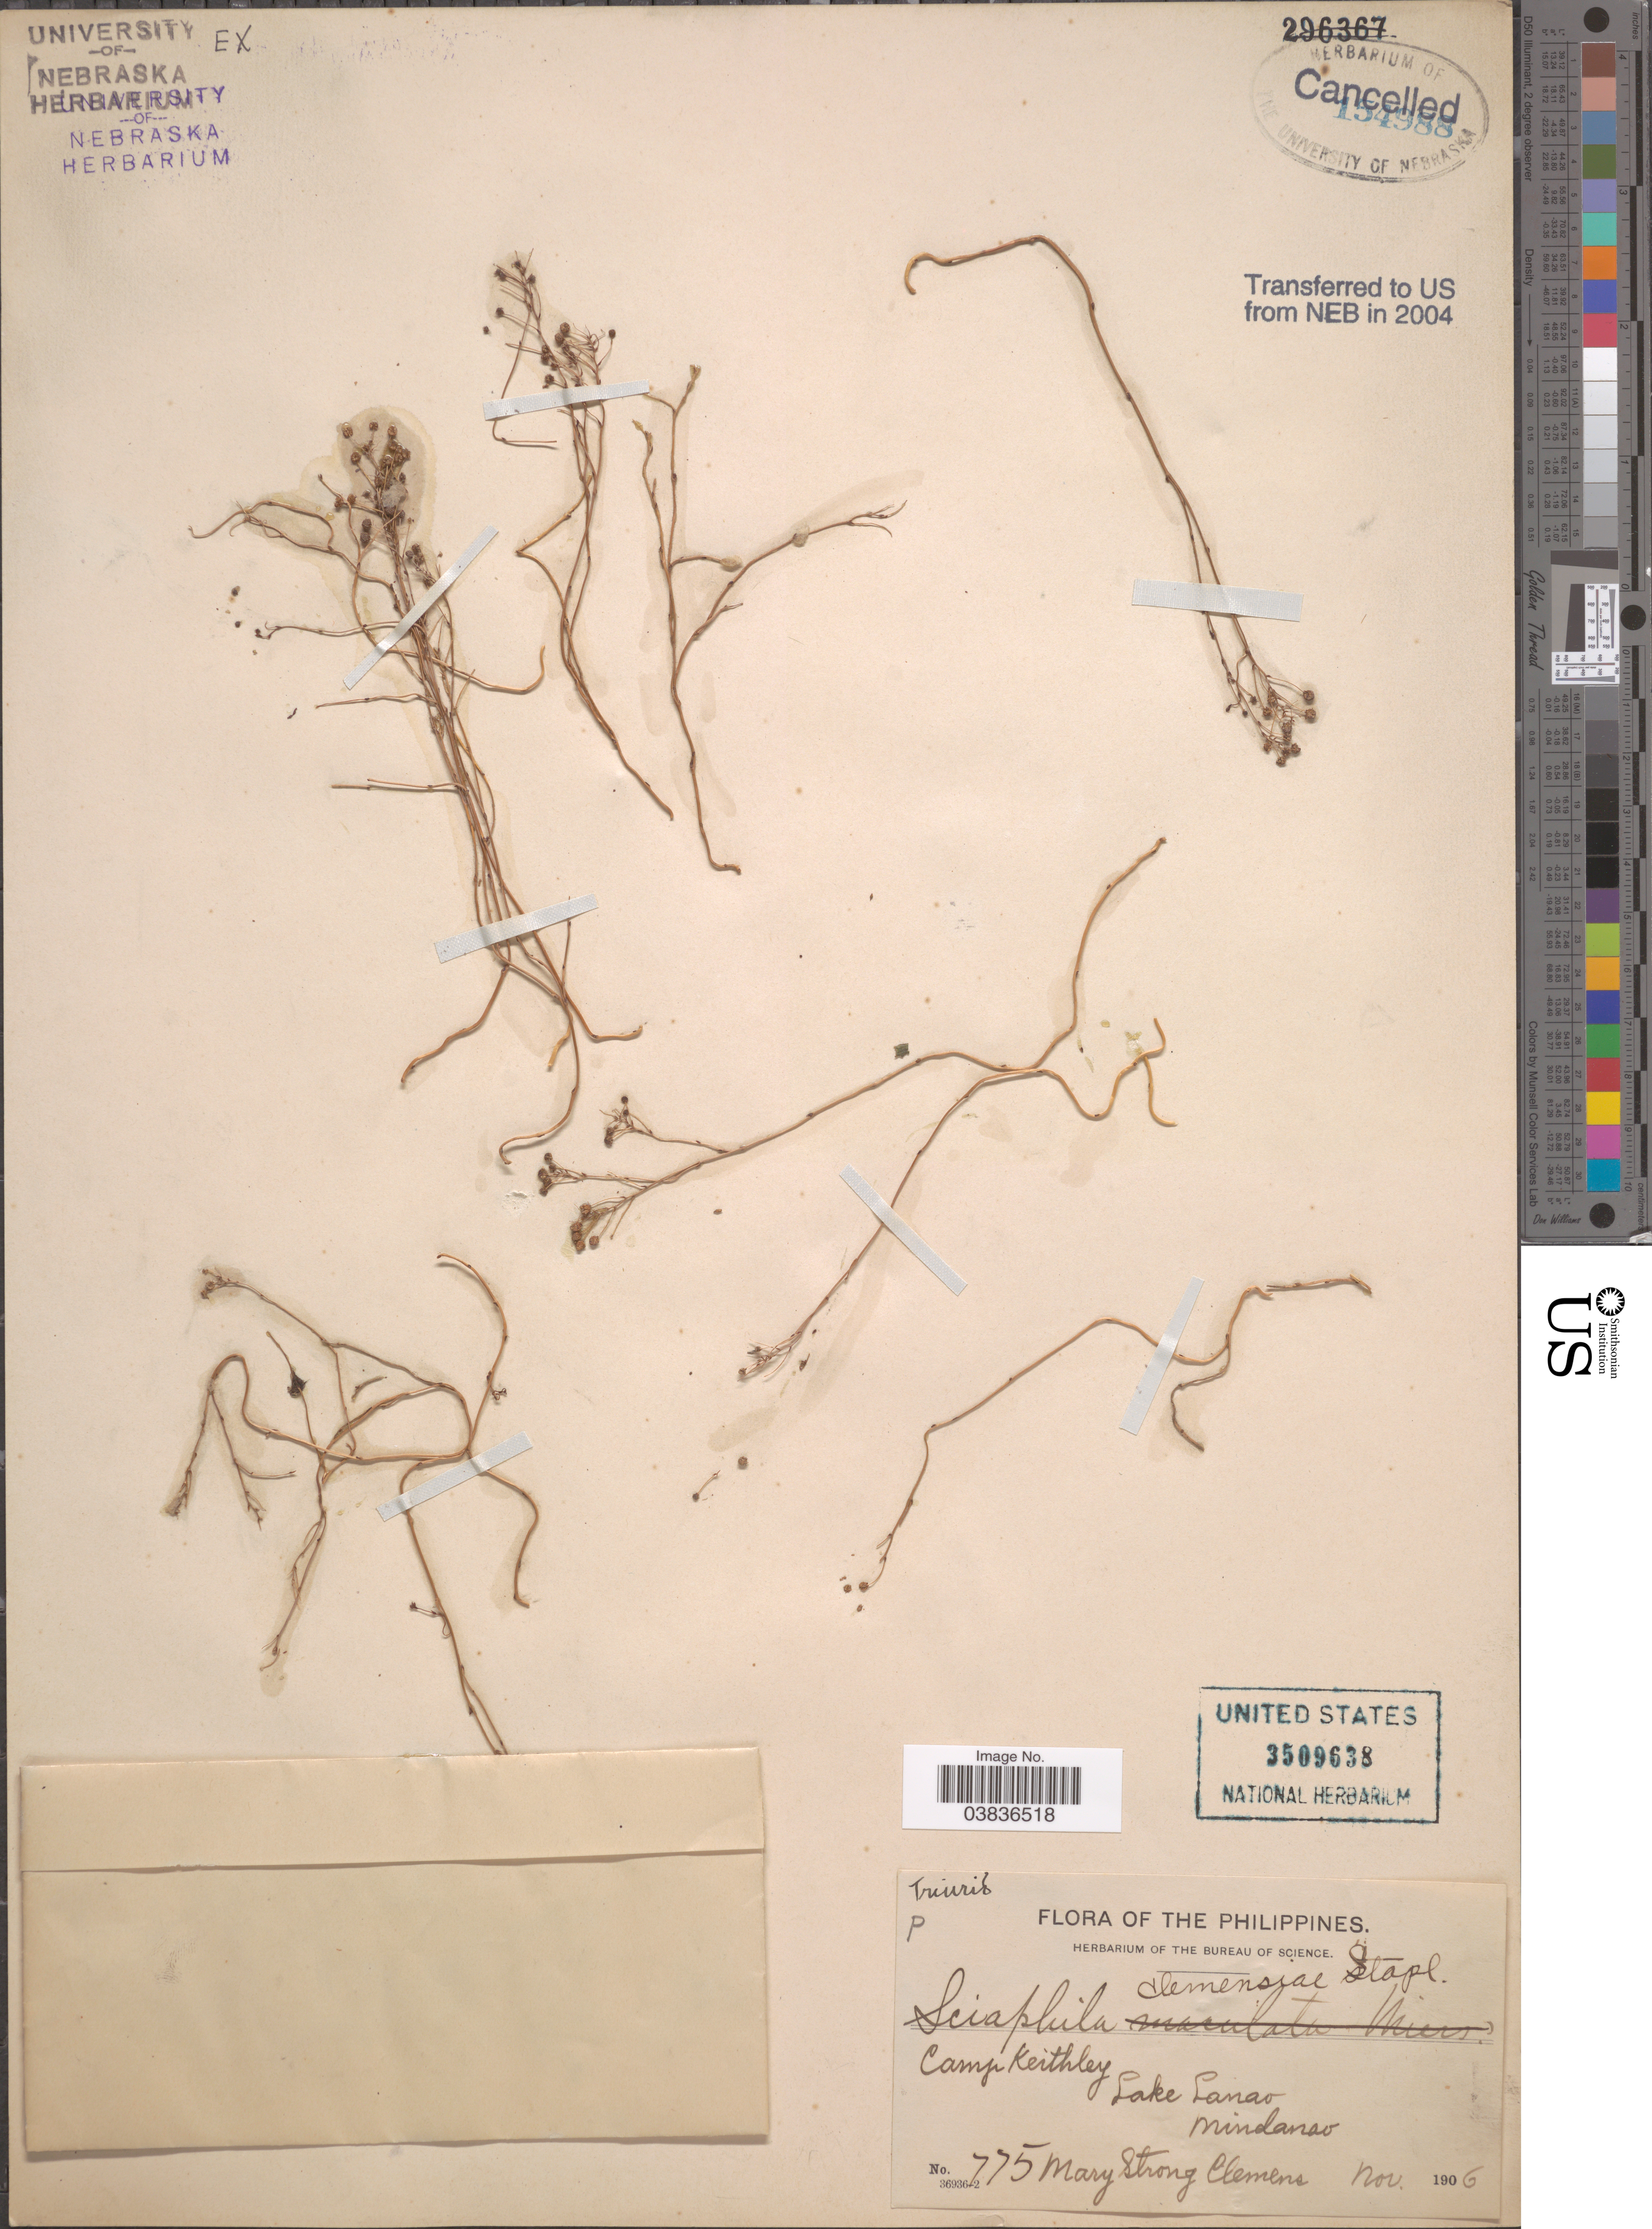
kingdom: Plantae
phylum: Tracheophyta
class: Liliopsida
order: Pandanales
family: Triuridaceae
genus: Sciaphila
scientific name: Sciaphila clemensiae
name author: Hemsl.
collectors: M. S. Clemens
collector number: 775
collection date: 1906-11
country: Philippines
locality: Camp Keithley, Lake Lanao, Mindanao.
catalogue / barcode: US 3509638